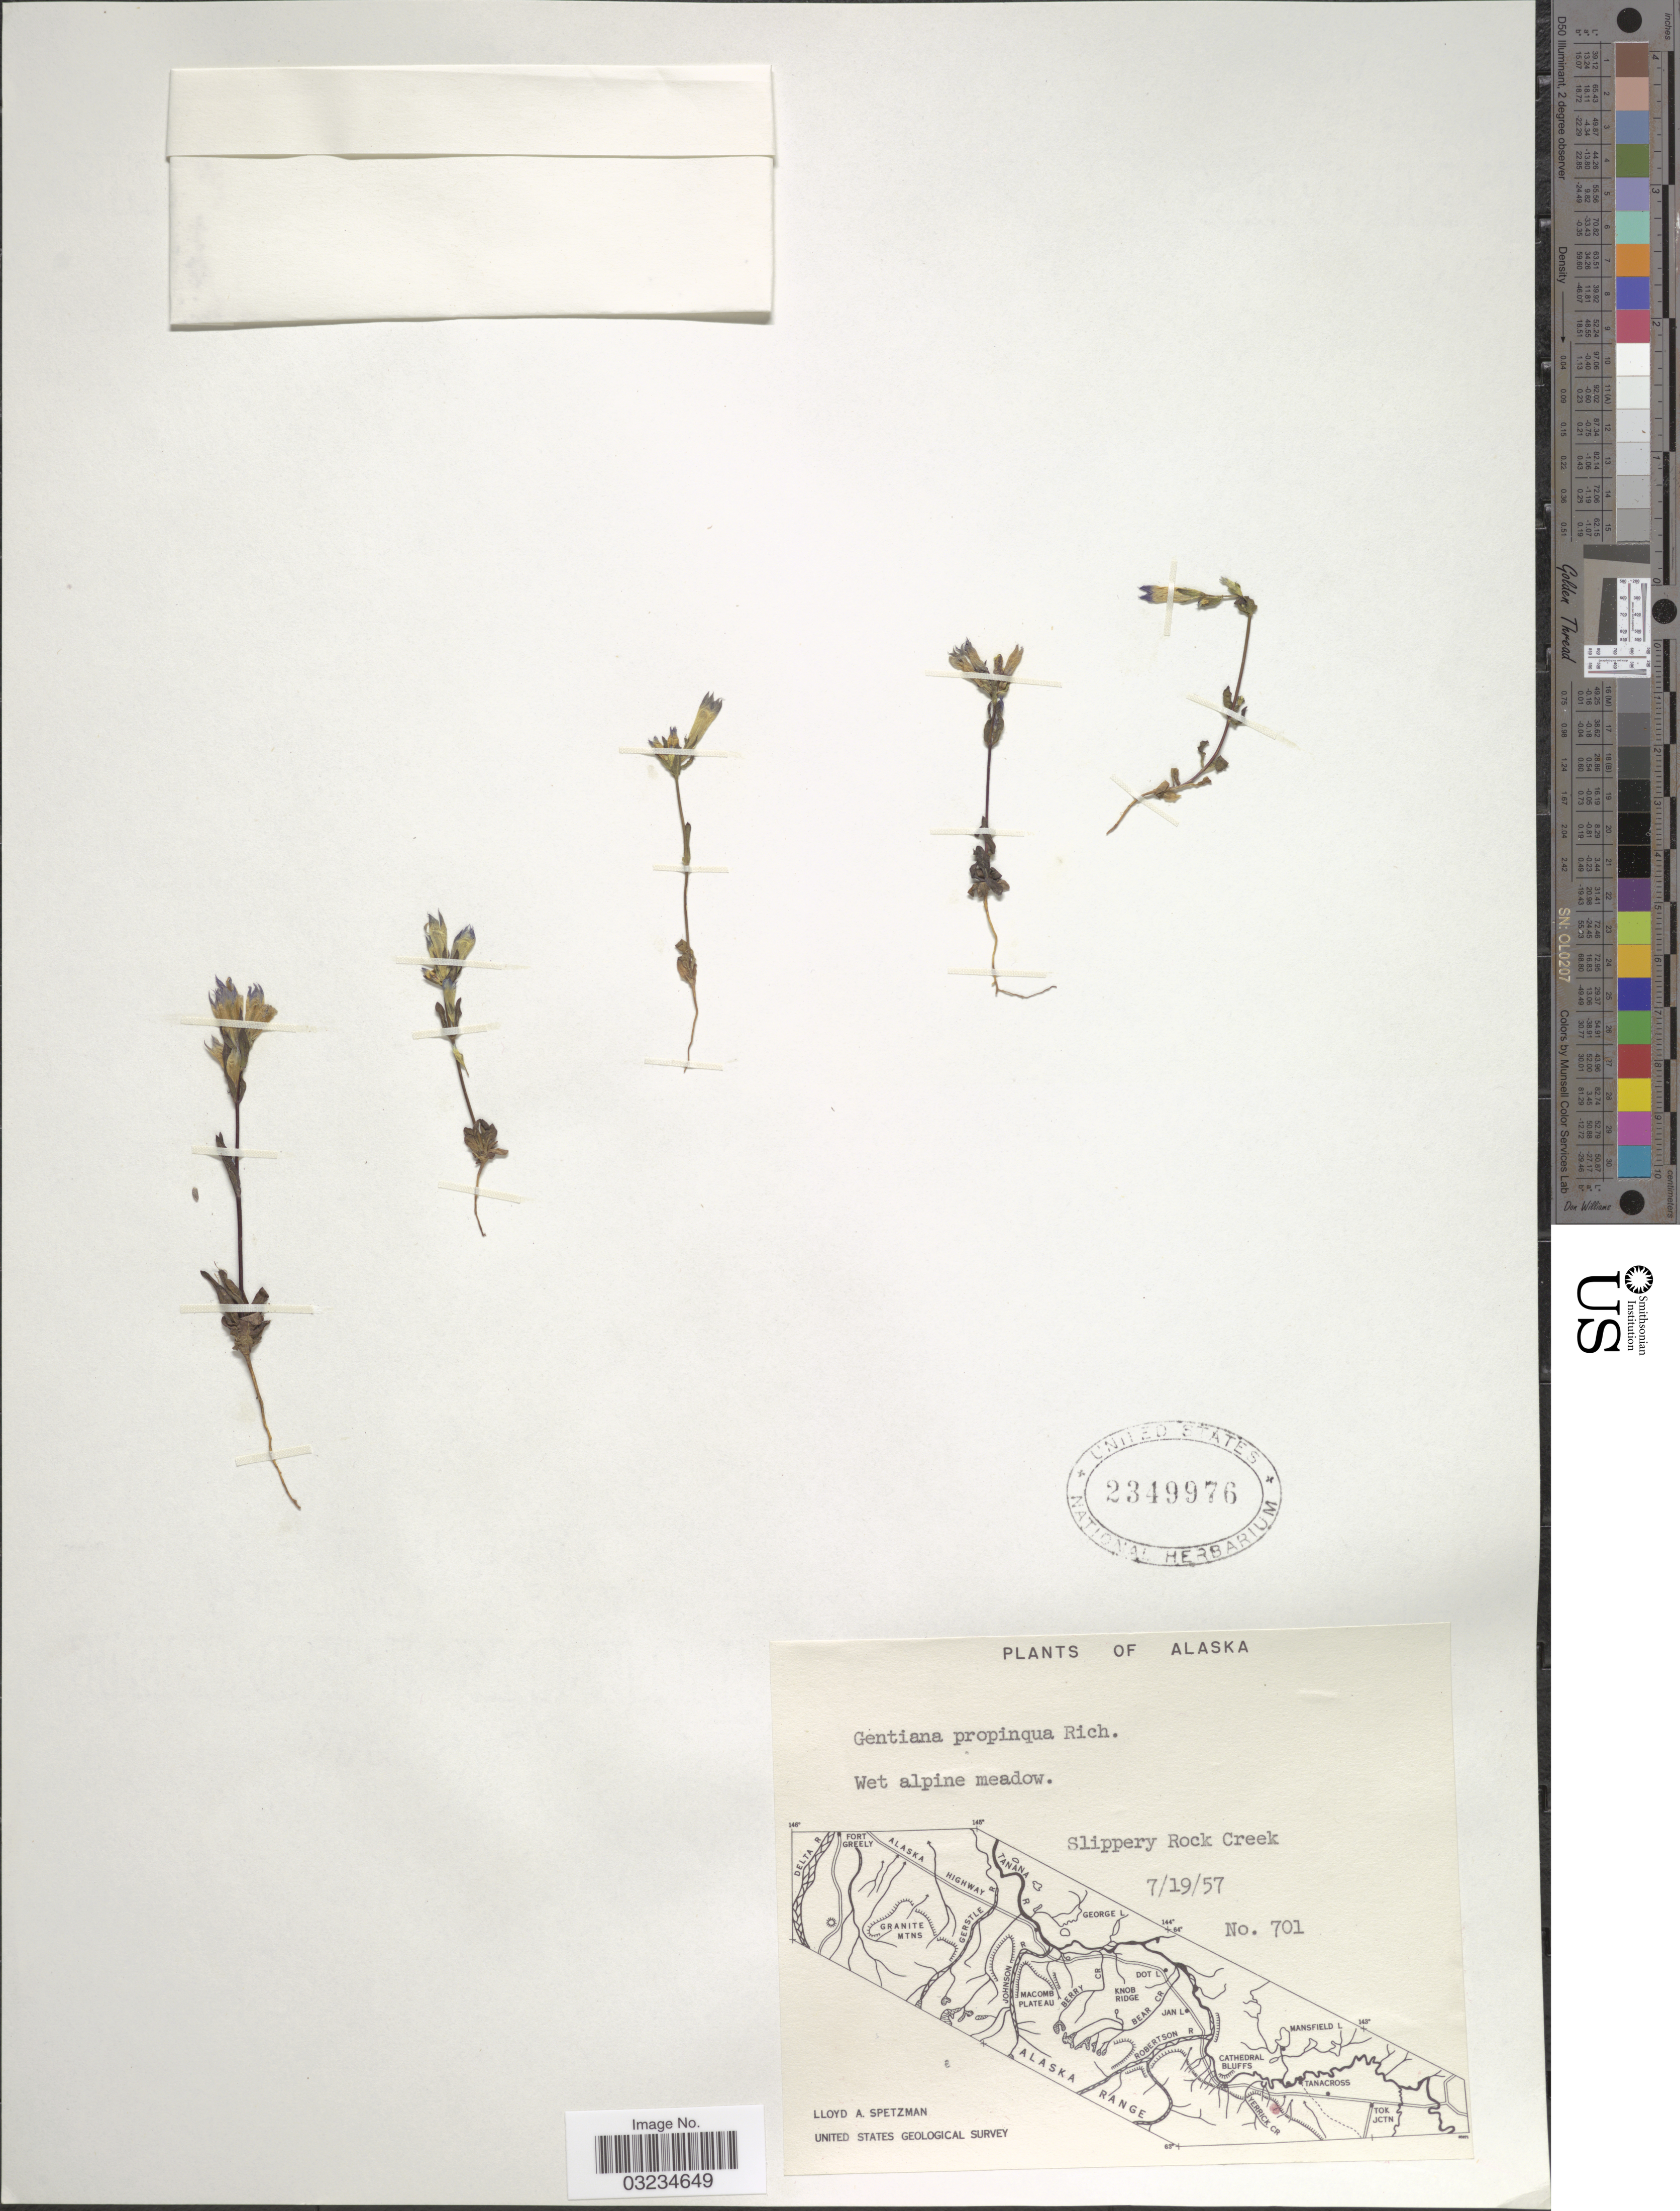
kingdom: Plantae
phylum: Tracheophyta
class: Magnoliopsida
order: Gentianales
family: Gentianaceae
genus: Gentiana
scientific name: Gentiana propinqua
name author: Richards.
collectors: L. Spetzman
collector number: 701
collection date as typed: Transcribed d/m/y: 19/7/57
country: United States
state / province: Alaska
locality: Wet alpine meadow. Slippery Rock Creek.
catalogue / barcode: US 2349976